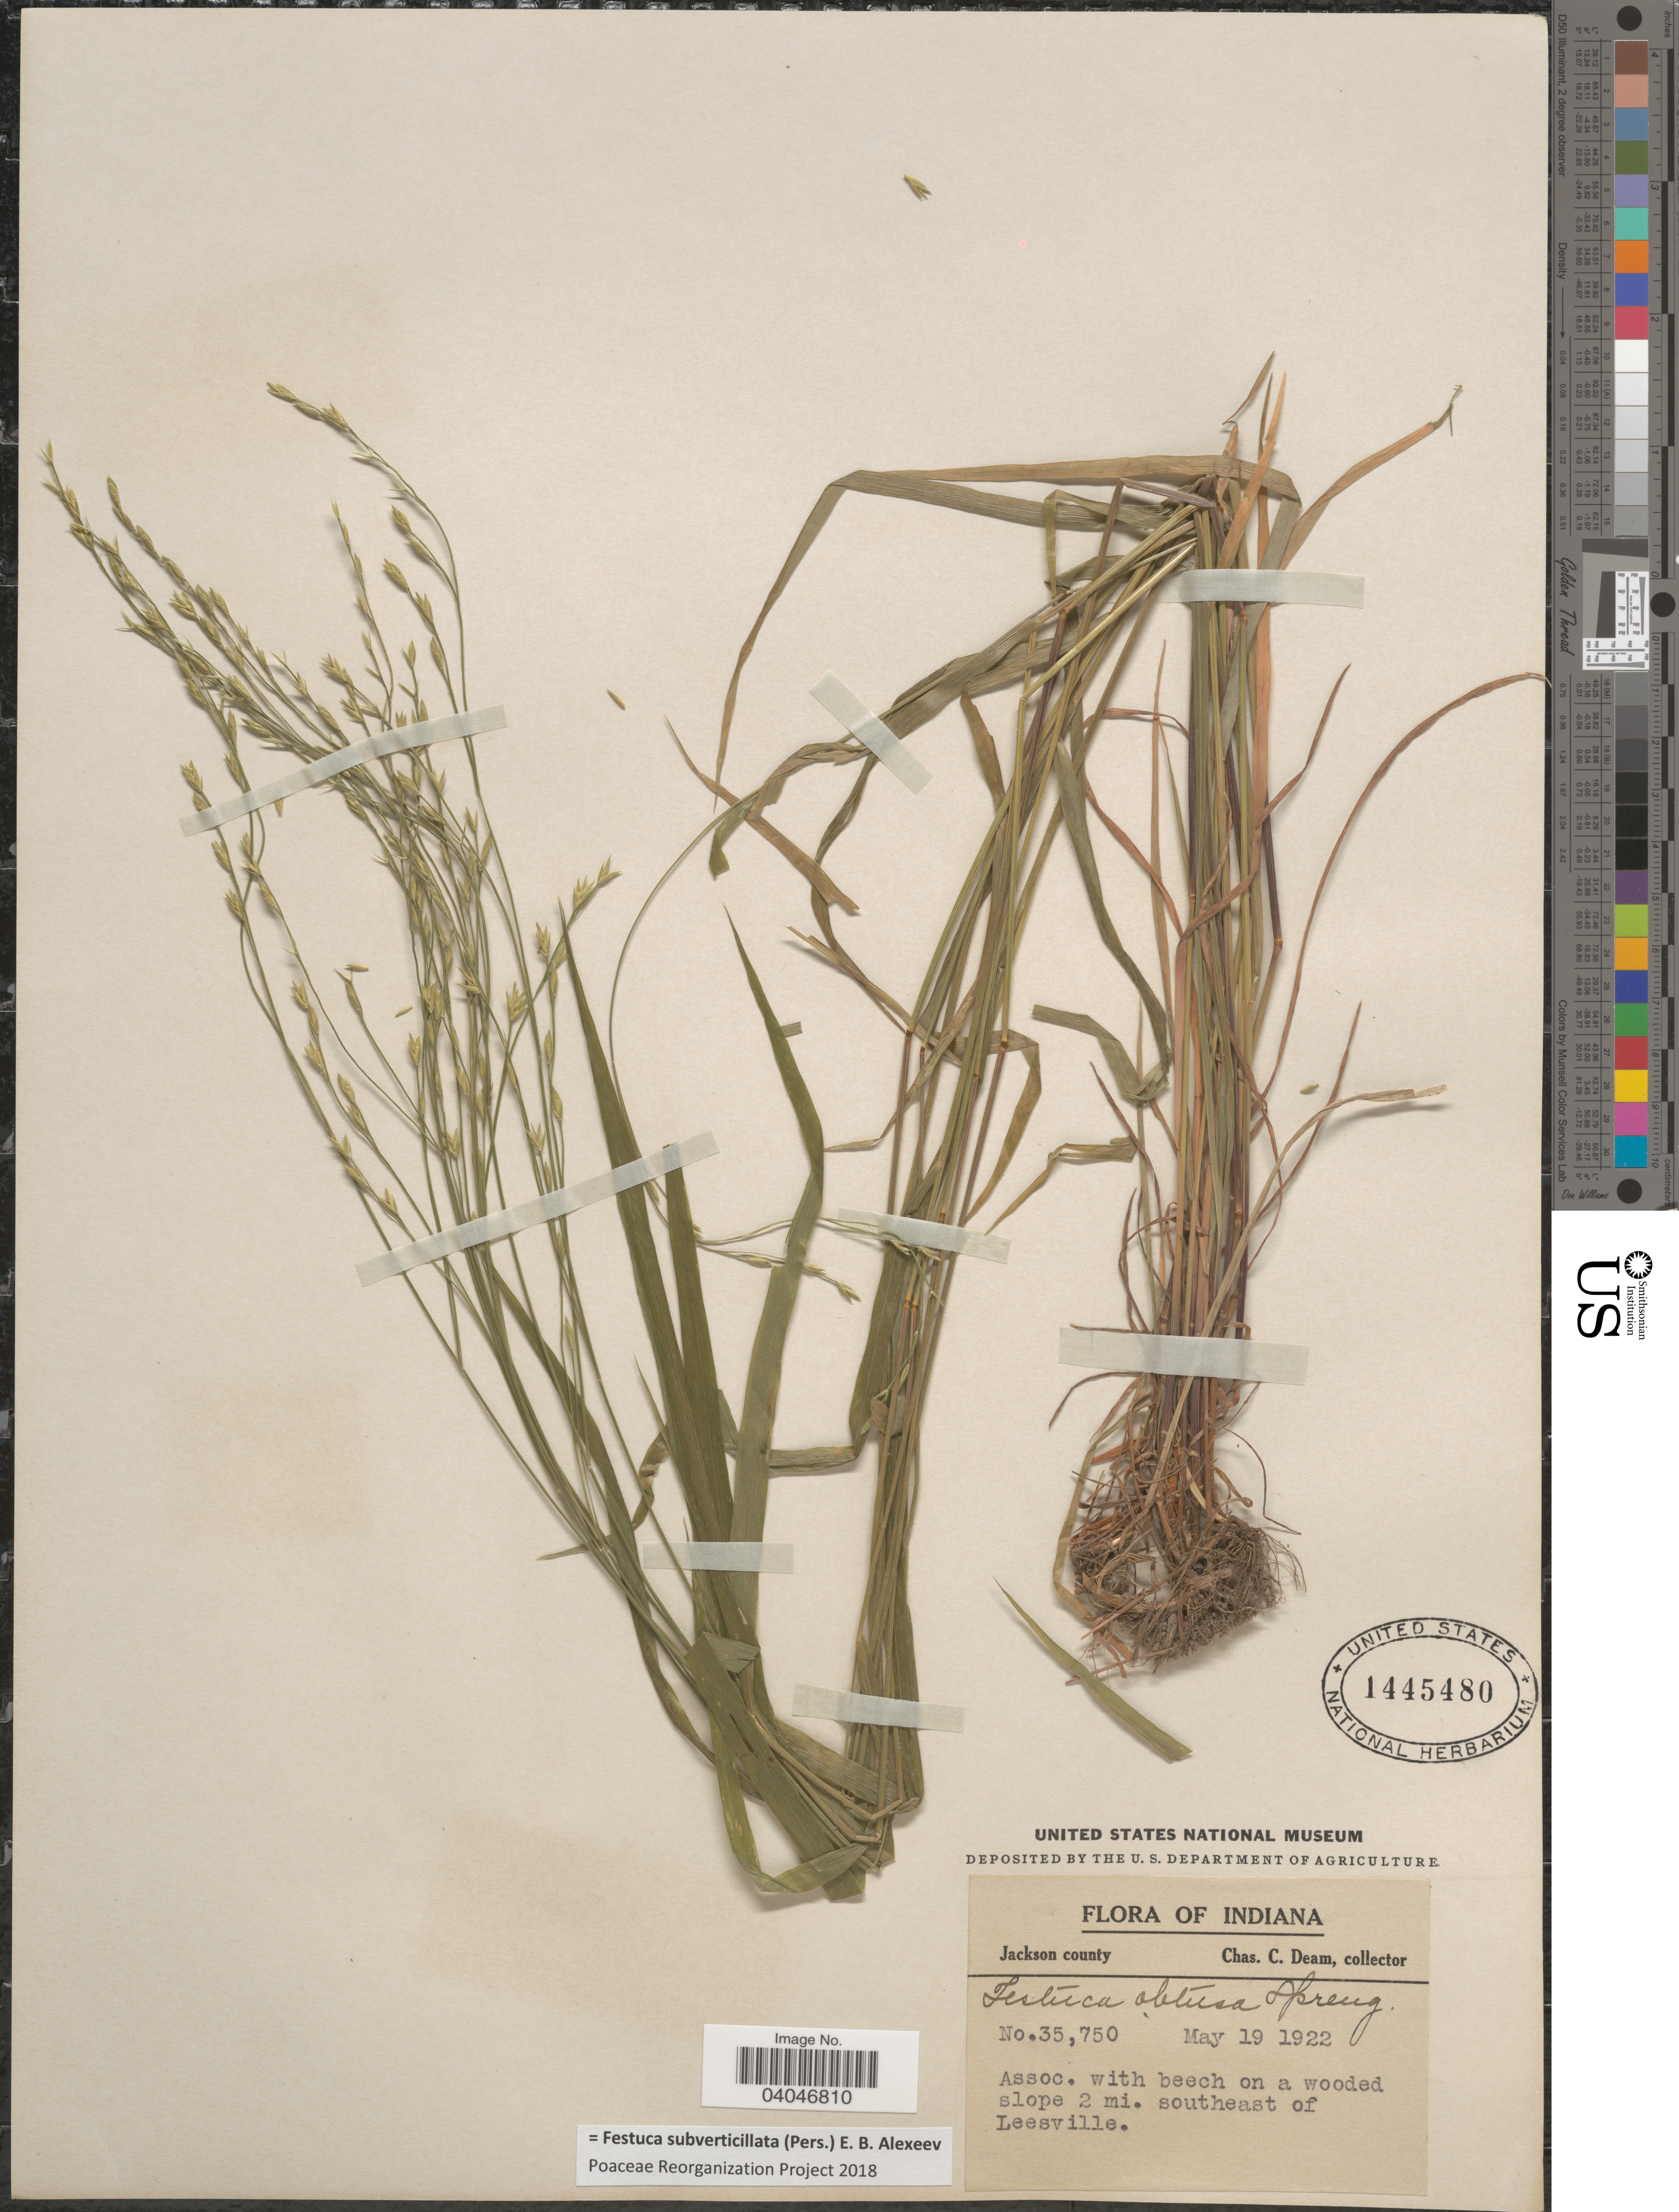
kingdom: Plantae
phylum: Tracheophyta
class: Liliopsida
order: Poales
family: Poaceae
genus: Festuca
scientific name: Festuca subverticillata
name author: (Pers.) E.B. Alexeev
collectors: C. C. Deam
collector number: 35750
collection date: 1922-05-19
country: United States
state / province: Indiana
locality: Jackson county. Assoc. with beech on a wooded slope 2 mi. southeast of Leesville.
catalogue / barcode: US 1445480